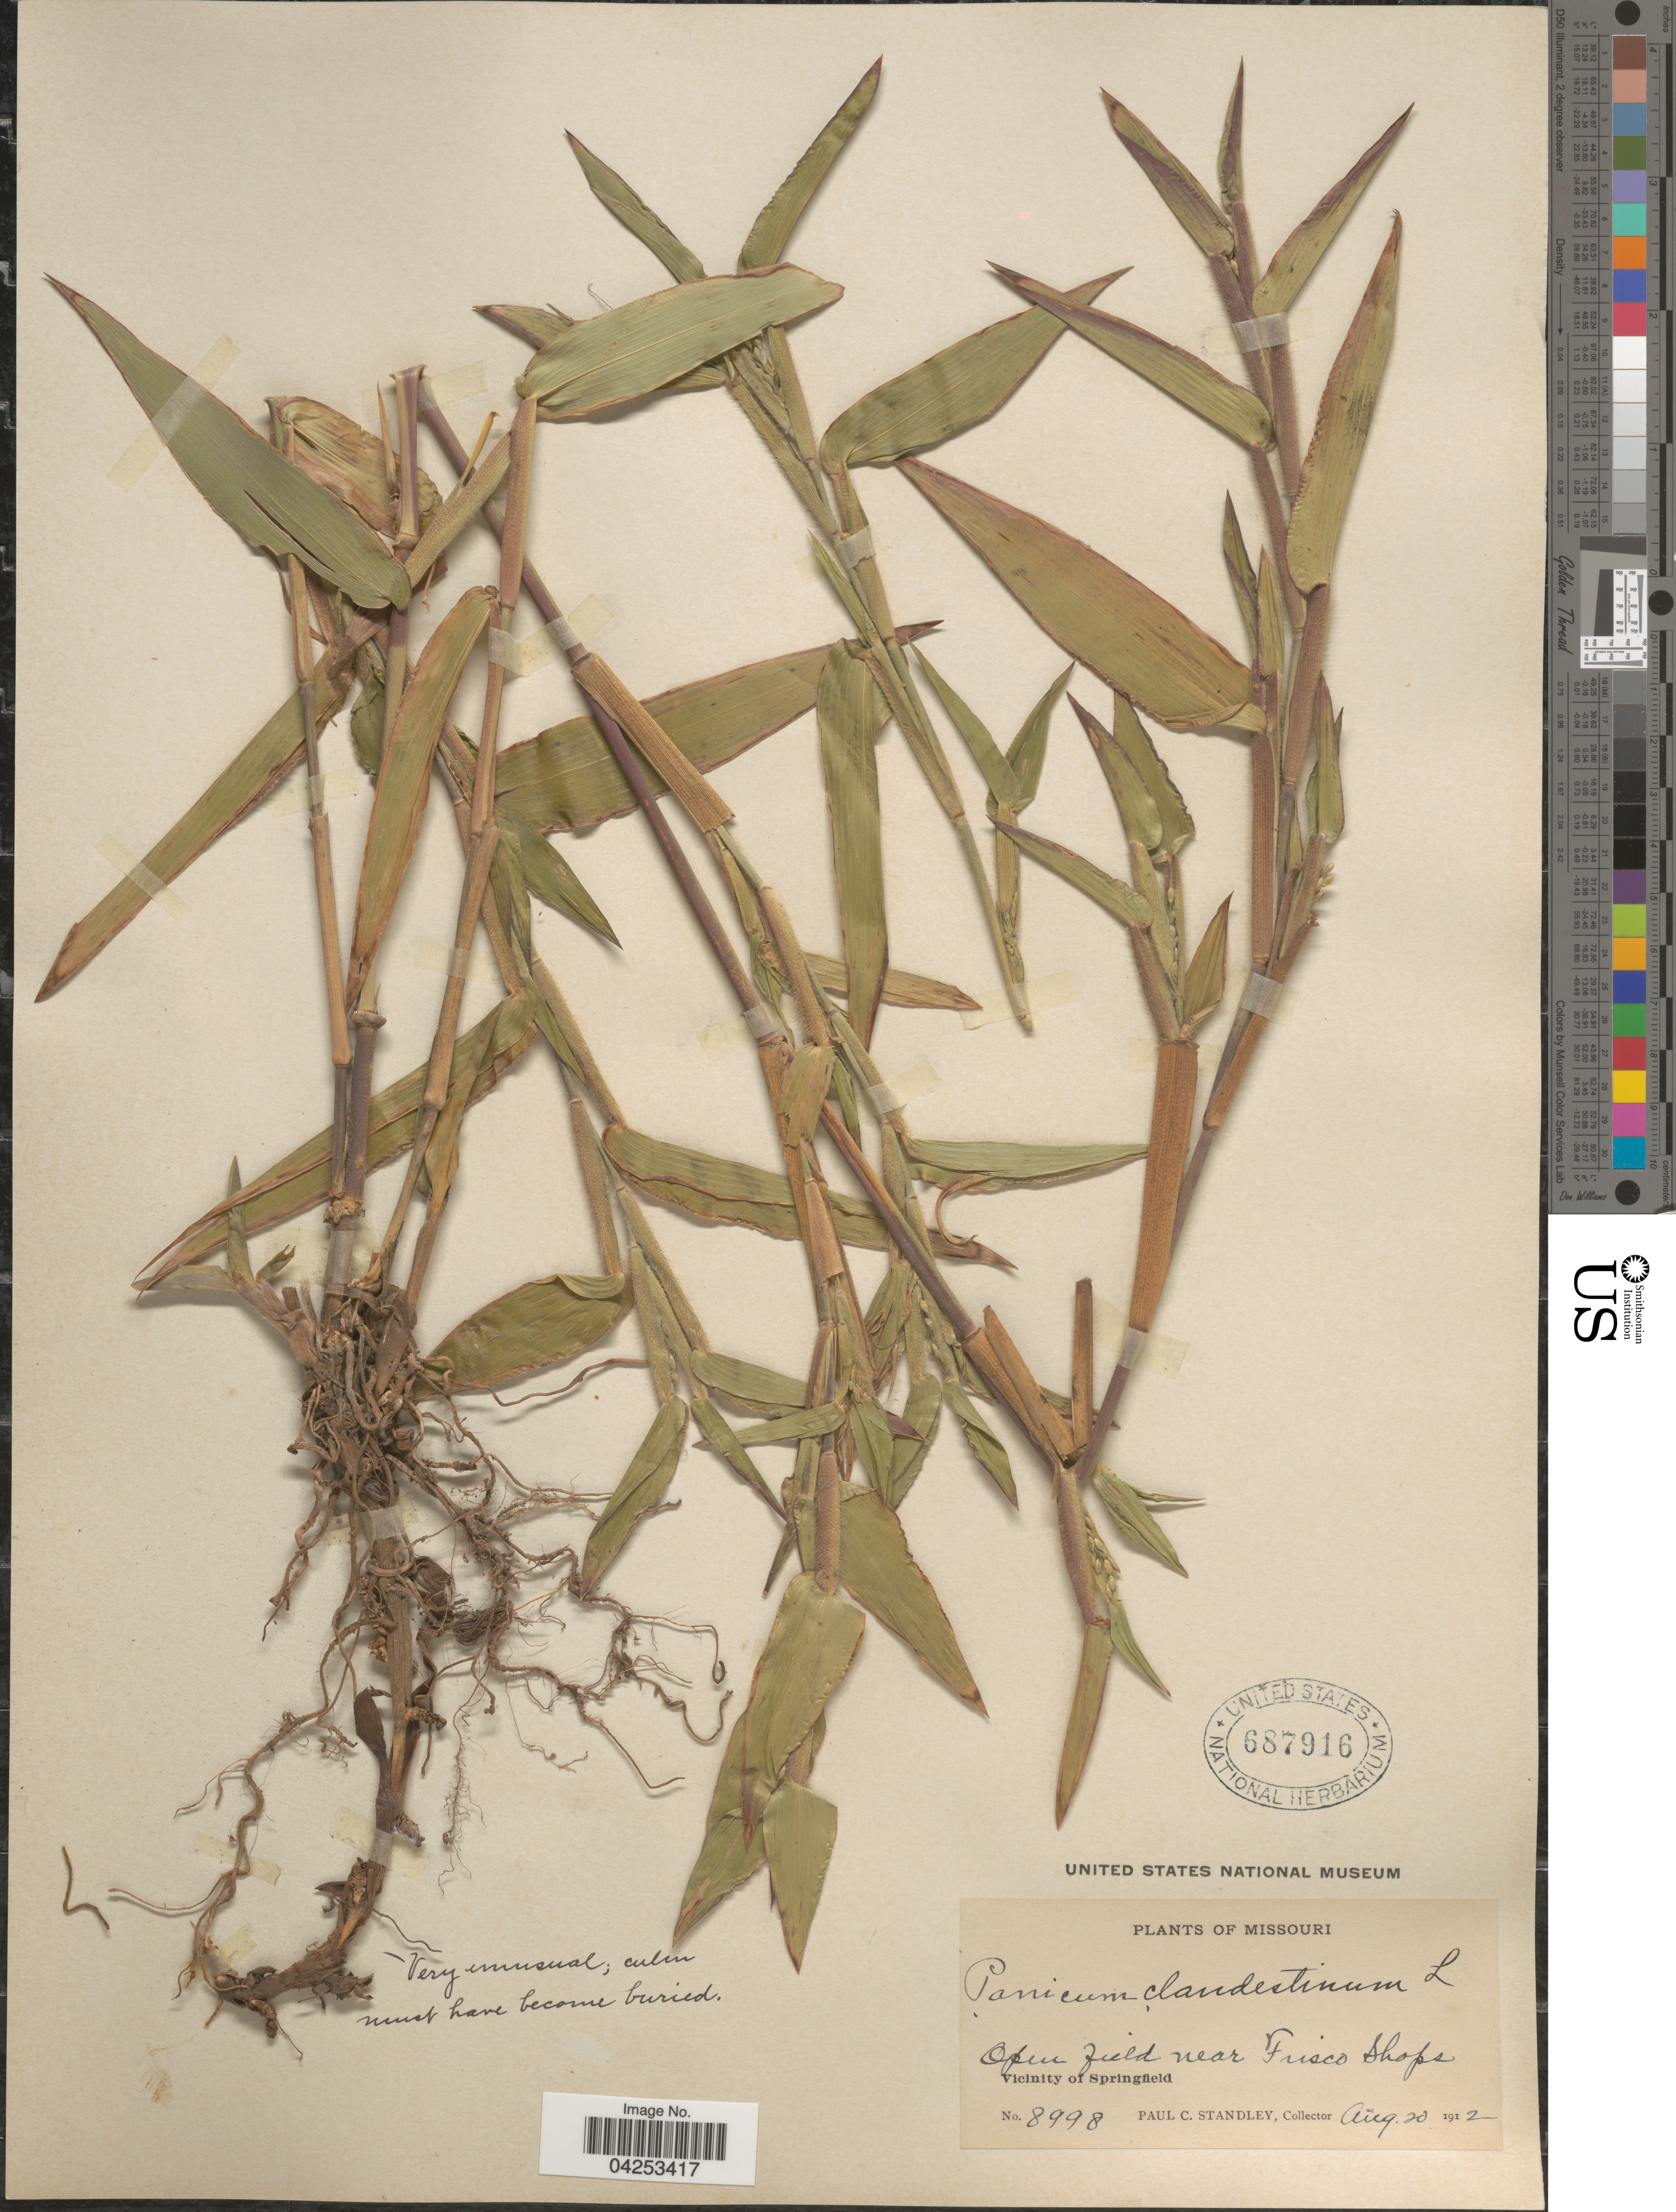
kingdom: Plantae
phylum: Tracheophyta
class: Liliopsida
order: Poales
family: Poaceae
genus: Dichanthelium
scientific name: Dichanthelium clandestinum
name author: (L.) Gould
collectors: P. C. Standley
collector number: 8998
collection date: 1912-08-20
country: United States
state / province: Missouri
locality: Open field near Frisco Shops. Vicinity of Springfield.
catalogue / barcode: US 687916